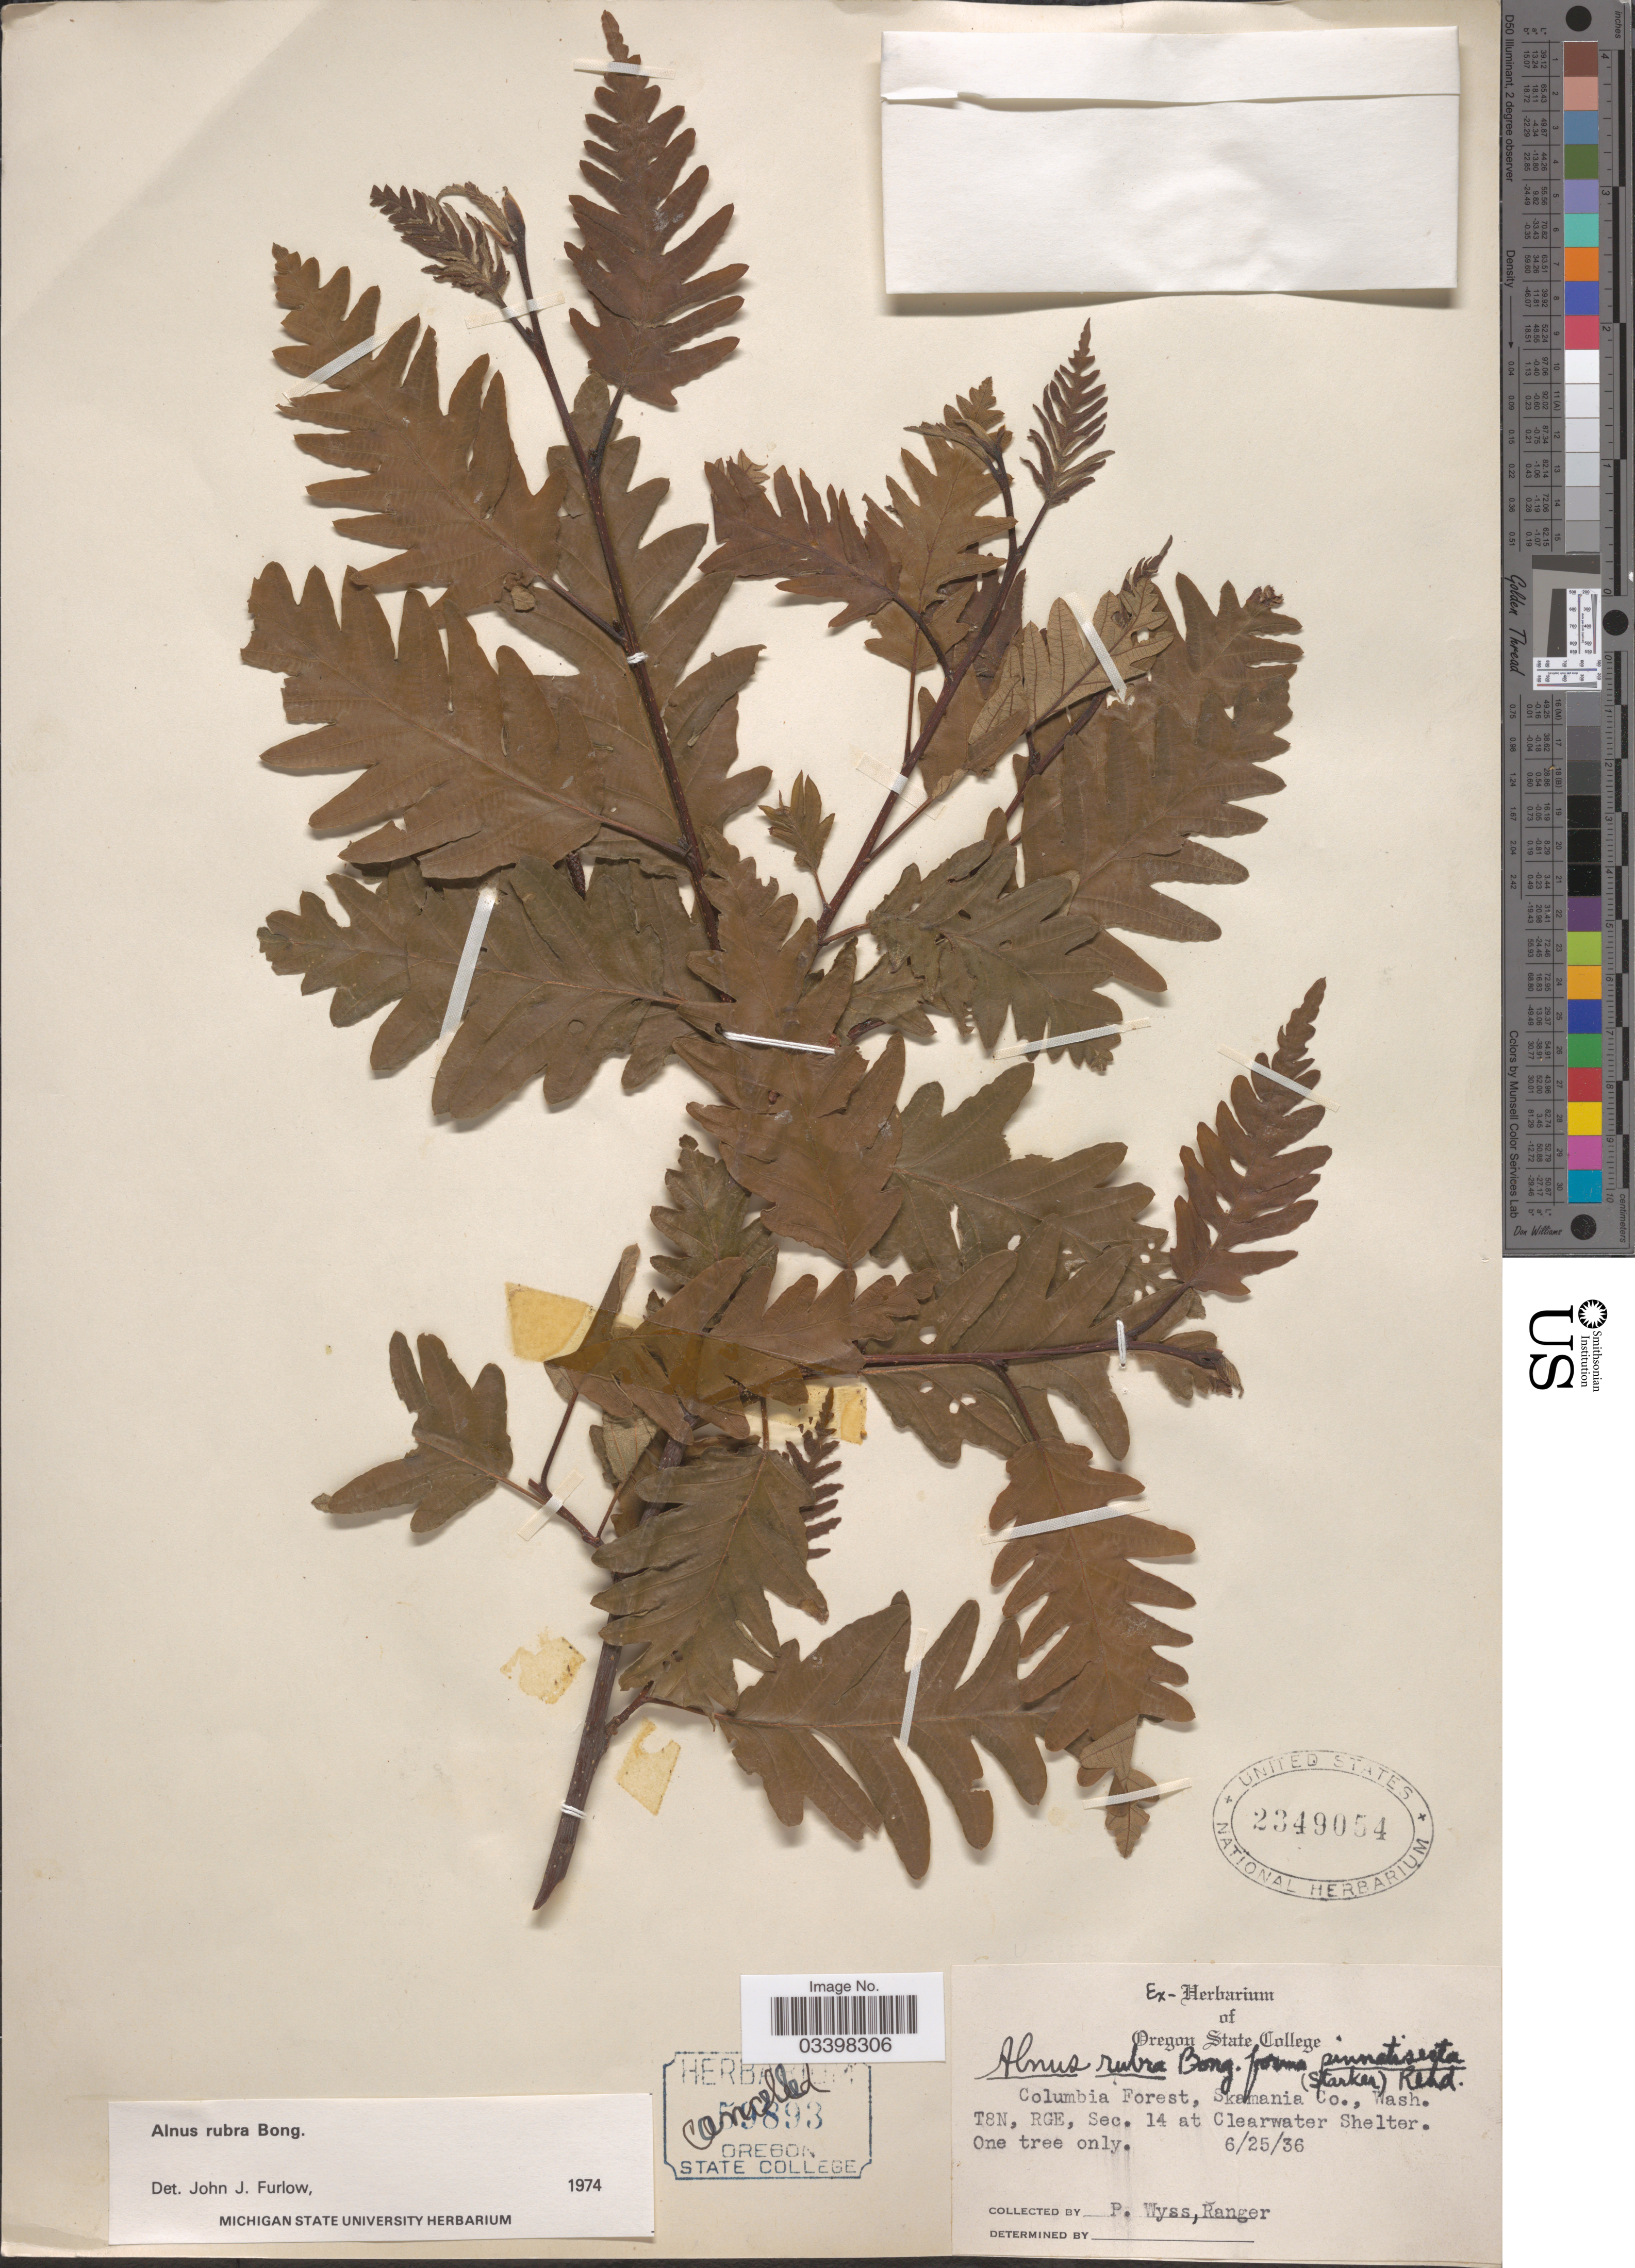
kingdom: Plantae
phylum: Tracheophyta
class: Magnoliopsida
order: Fagales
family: Betulaceae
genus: Alnus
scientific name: Alnus rubra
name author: Bong.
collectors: P. Wyss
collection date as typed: Transcribed d/m/y: 25/6/36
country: United States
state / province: Washington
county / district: Skamania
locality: Columbia Forest, Skamania Co. T8N, RGE, Sec. 14 at Clearwater Shelter.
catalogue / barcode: US 2349054